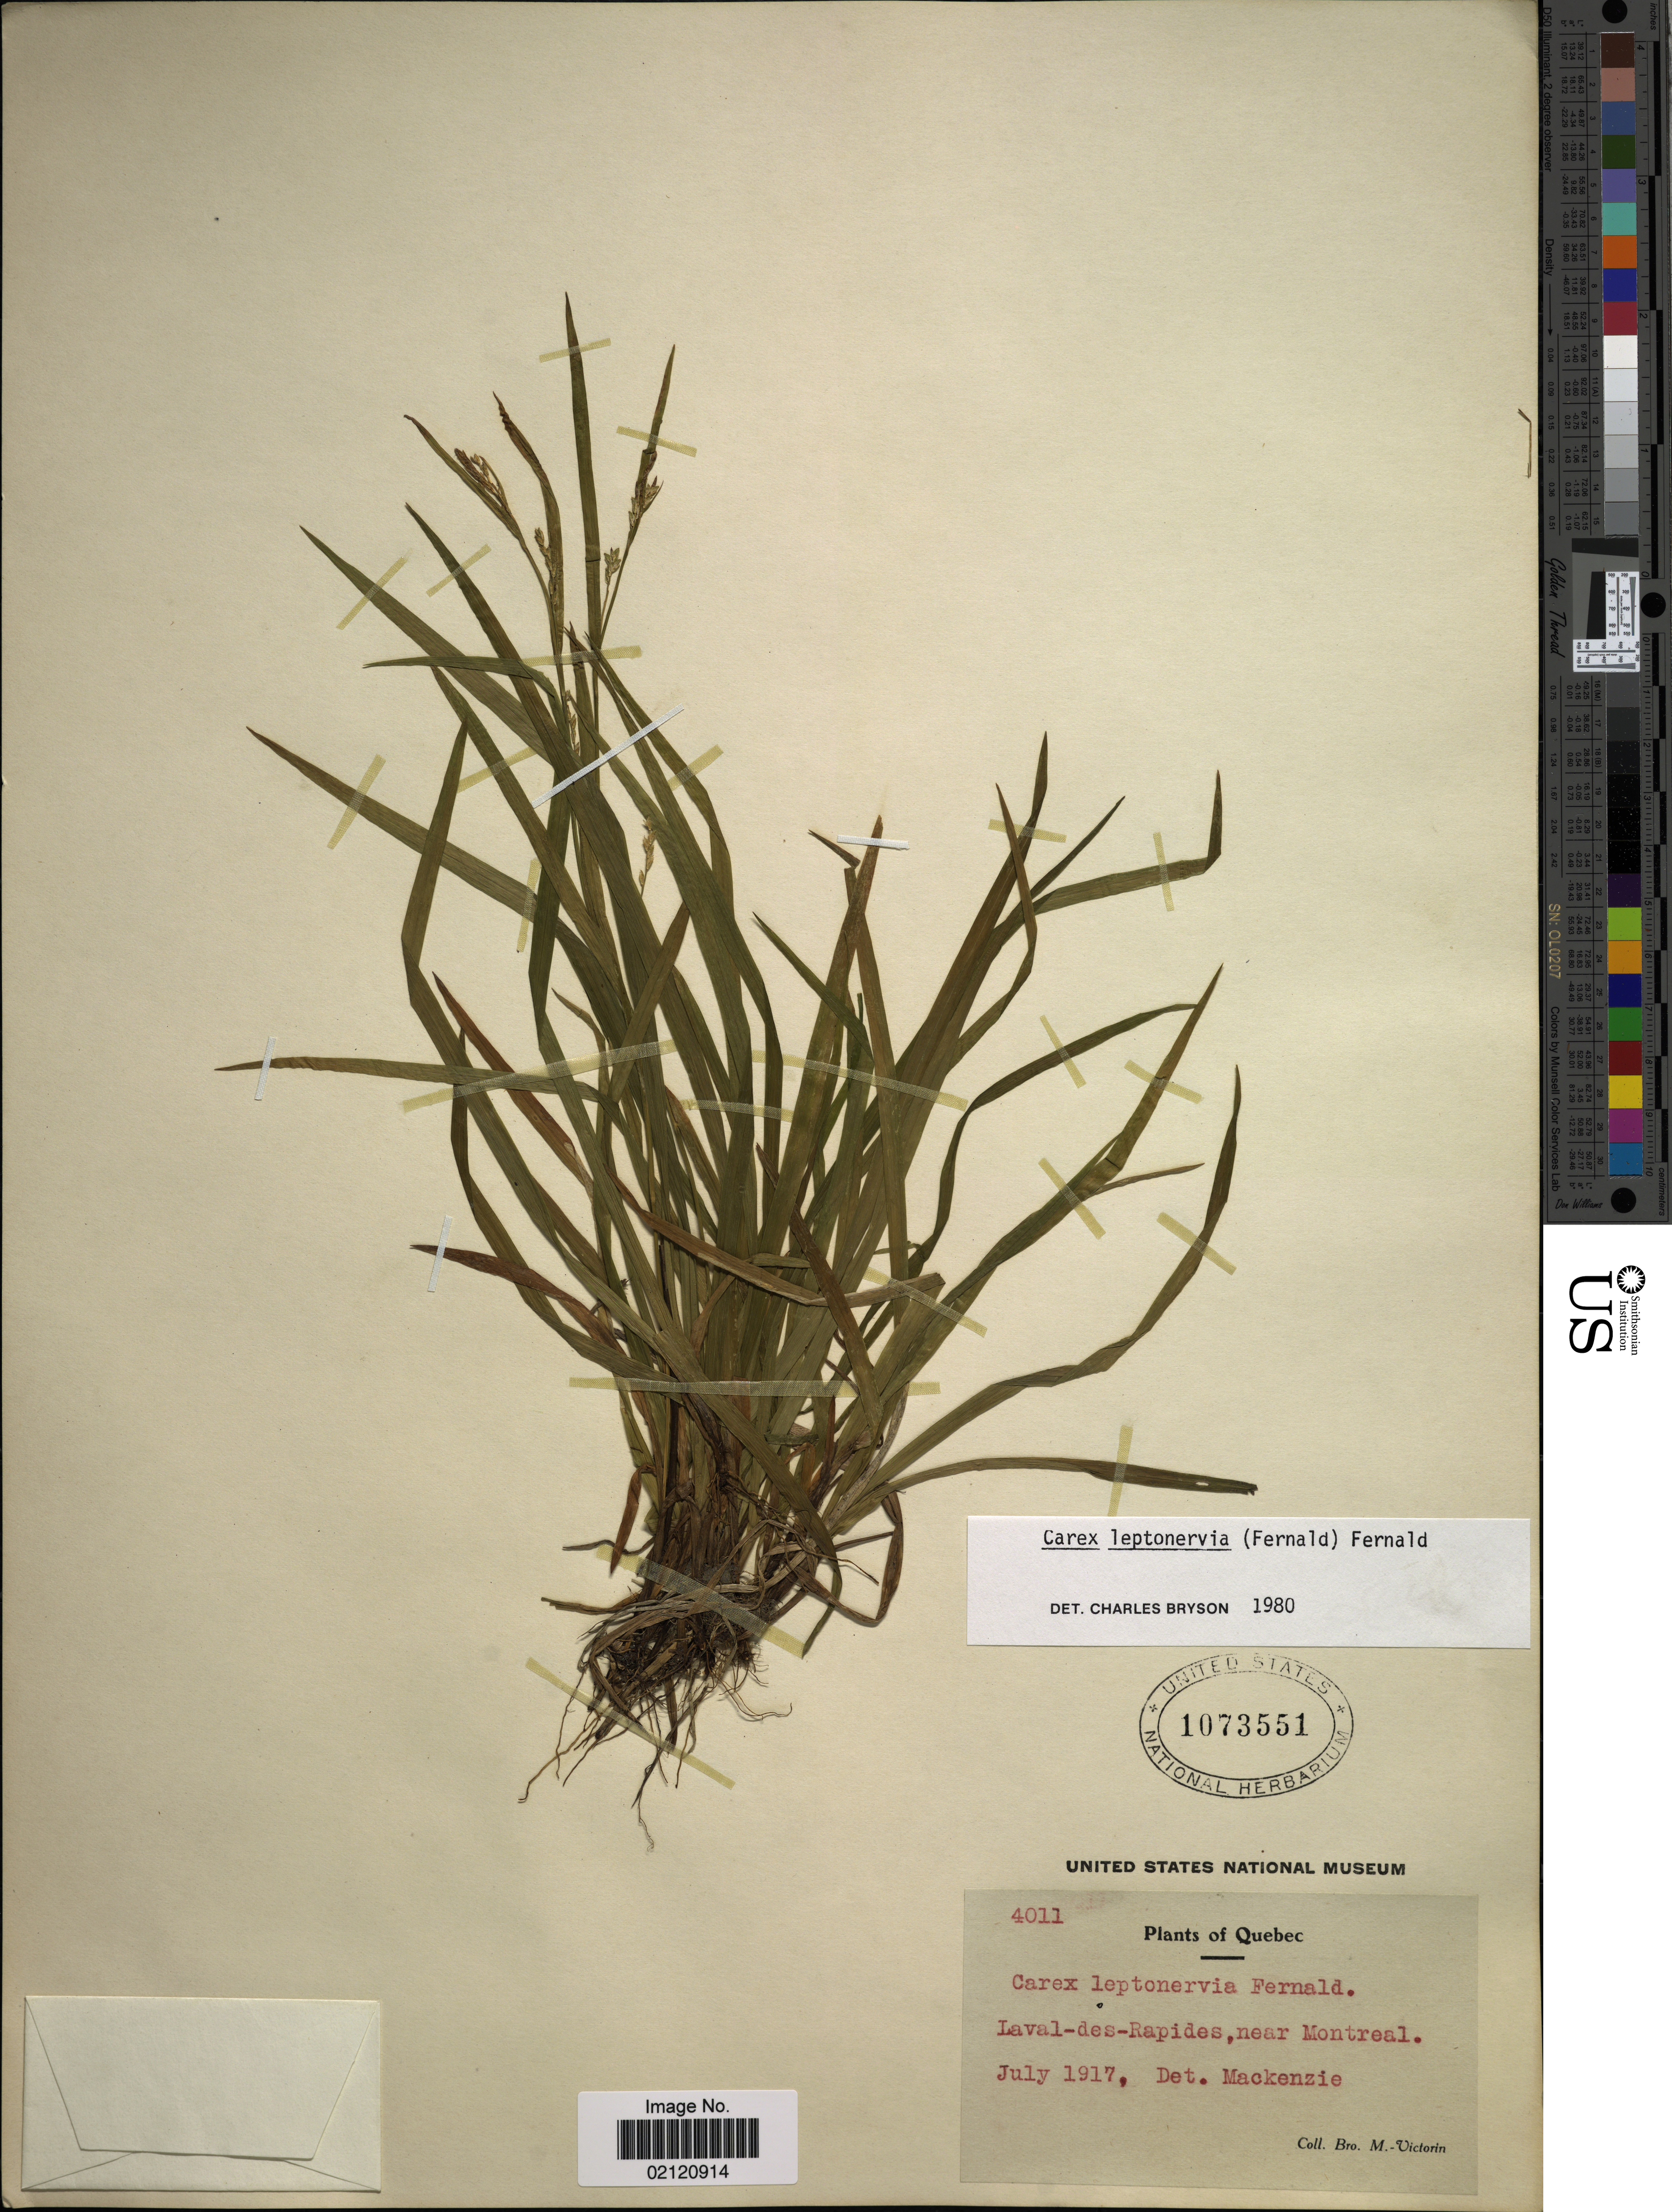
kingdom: Plantae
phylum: Tracheophyta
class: Liliopsida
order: Poales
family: Cyperaceae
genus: Carex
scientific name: Carex leptonervia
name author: (Fernald) Fernald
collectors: Fr. Marie-Victorin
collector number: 4011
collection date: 1917-07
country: Canada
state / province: Quebec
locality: Laval-des-rapides, near Montreal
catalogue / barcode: US 1073551